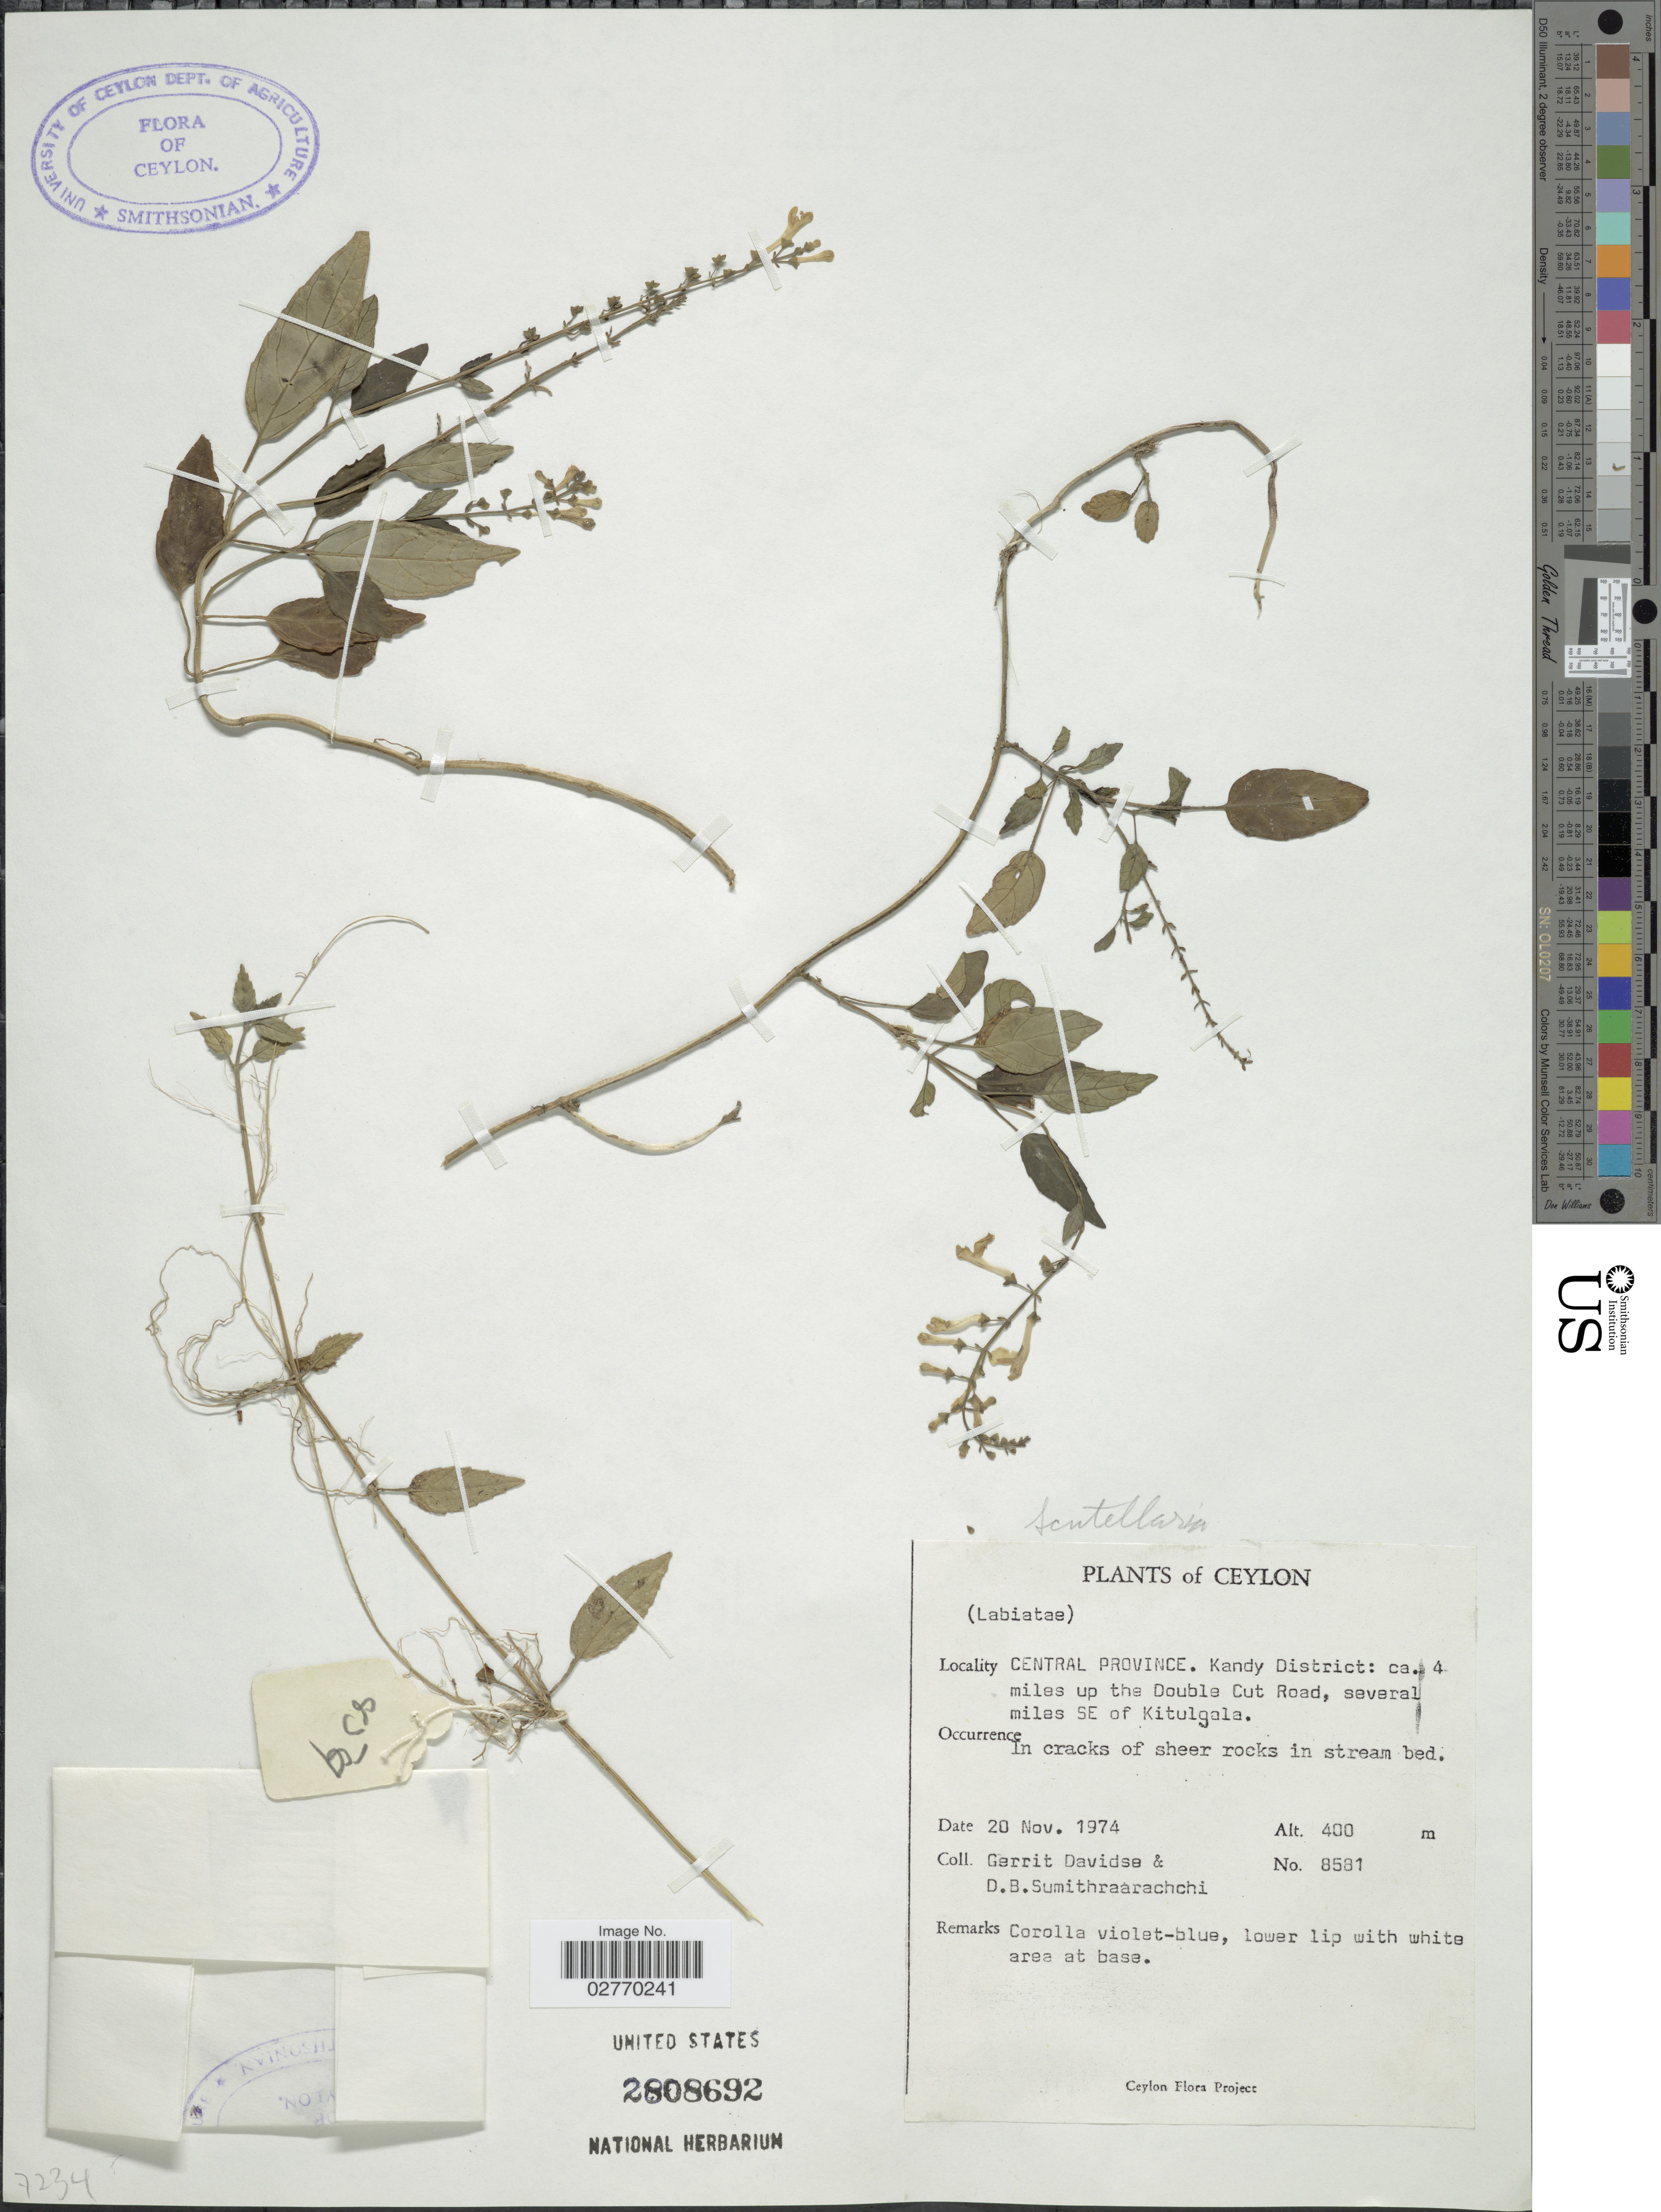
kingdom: Plantae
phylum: Tracheophyta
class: Magnoliopsida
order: Lamiales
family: Lamiaceae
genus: Scutellaria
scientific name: Scutellaria sp.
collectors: G. Davidse & D. B. Sumithraarachchi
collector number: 8581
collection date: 1974-11-20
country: Sri Lanka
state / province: Central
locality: Ceylon. Central Province. Kandy District: ca. 4 miles up the Double Cut Road, several miles SE of Kitulgala.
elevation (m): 400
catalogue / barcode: US 2808692